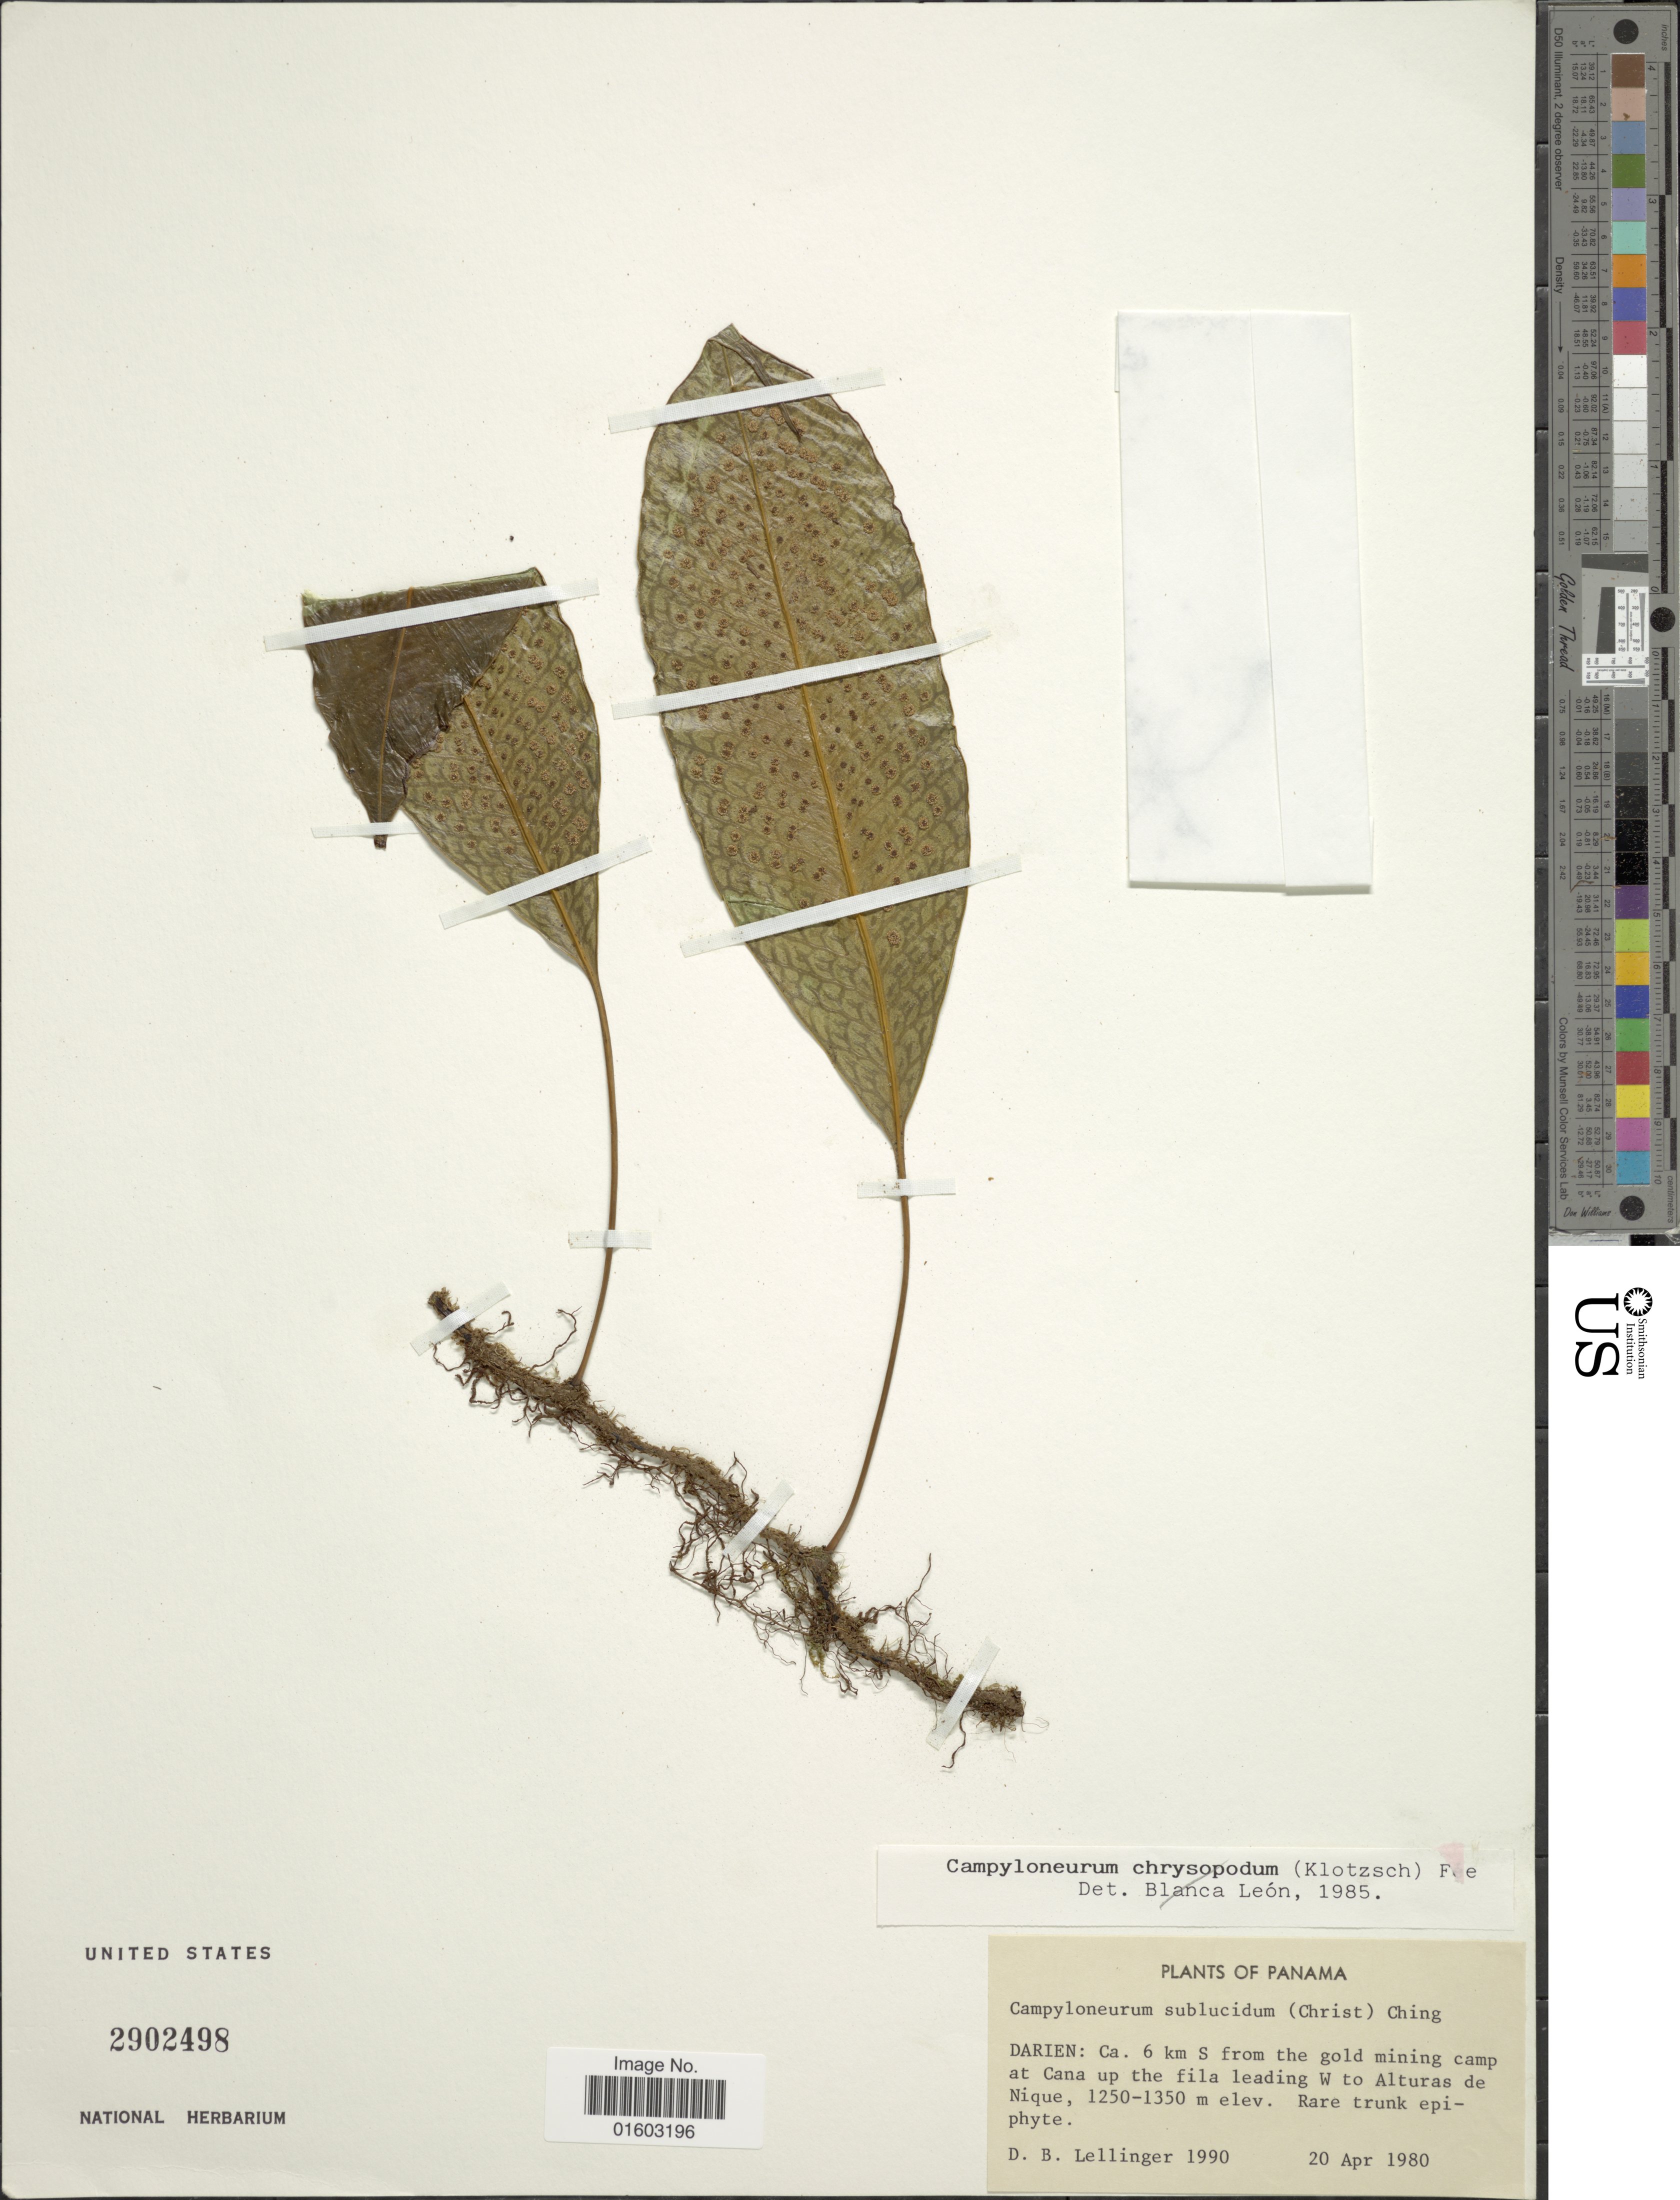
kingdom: Plantae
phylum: Tracheophyta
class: Polypodiopsida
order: Polypodiales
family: Polypodiaceae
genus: Campyloneurum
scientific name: Campyloneurum sublucidum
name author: (Christ) Ching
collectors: D. B. Lellinger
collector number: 1990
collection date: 1980-04-20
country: Panama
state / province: Darién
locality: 6 Km S from the gold mining camp at Cana up the fila leading W to Alturas de Nique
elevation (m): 1250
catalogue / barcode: US 2902498